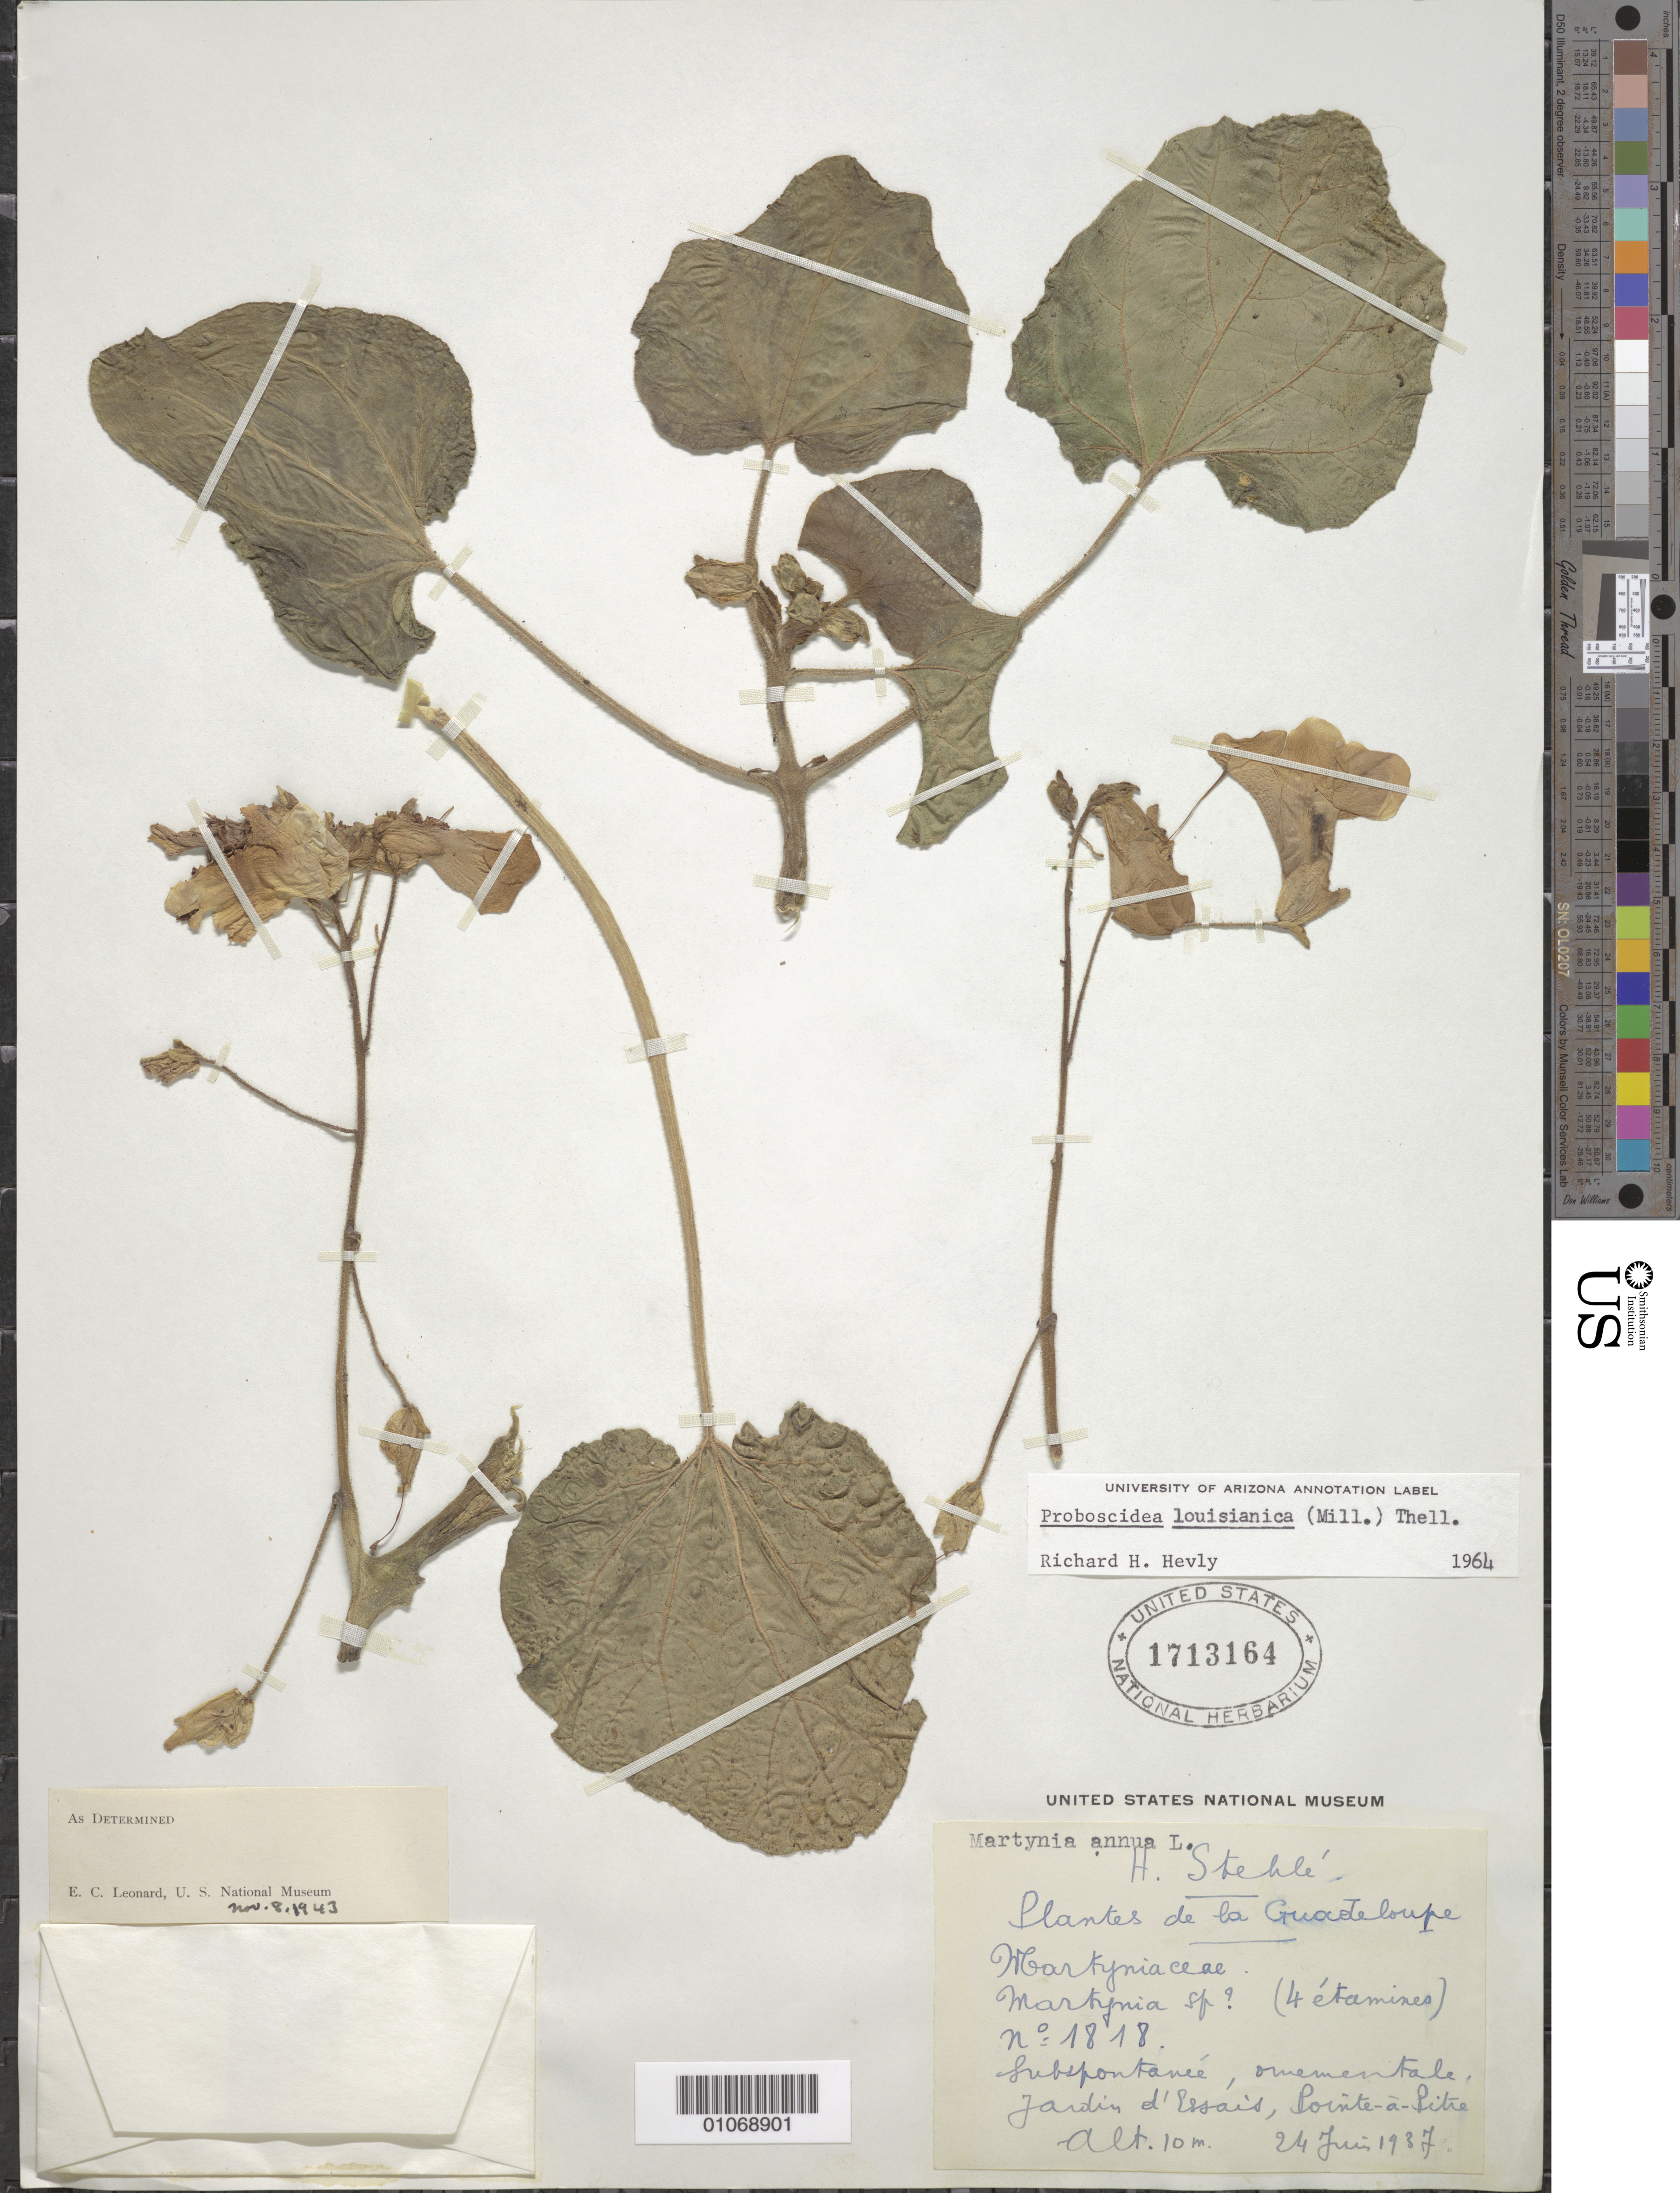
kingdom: Plantae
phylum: Tracheophyta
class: Magnoliopsida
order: Lamiales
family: Martyniaceae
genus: Proboscidea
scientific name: Proboscidea louisianica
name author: Thell.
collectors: H. Stehlé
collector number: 1818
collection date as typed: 24 Jun 1937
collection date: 1937-06-24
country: Guadeloupe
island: Grande Terre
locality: Pointe-a-Pitre. Garden d'Lesais.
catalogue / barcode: US 1713164